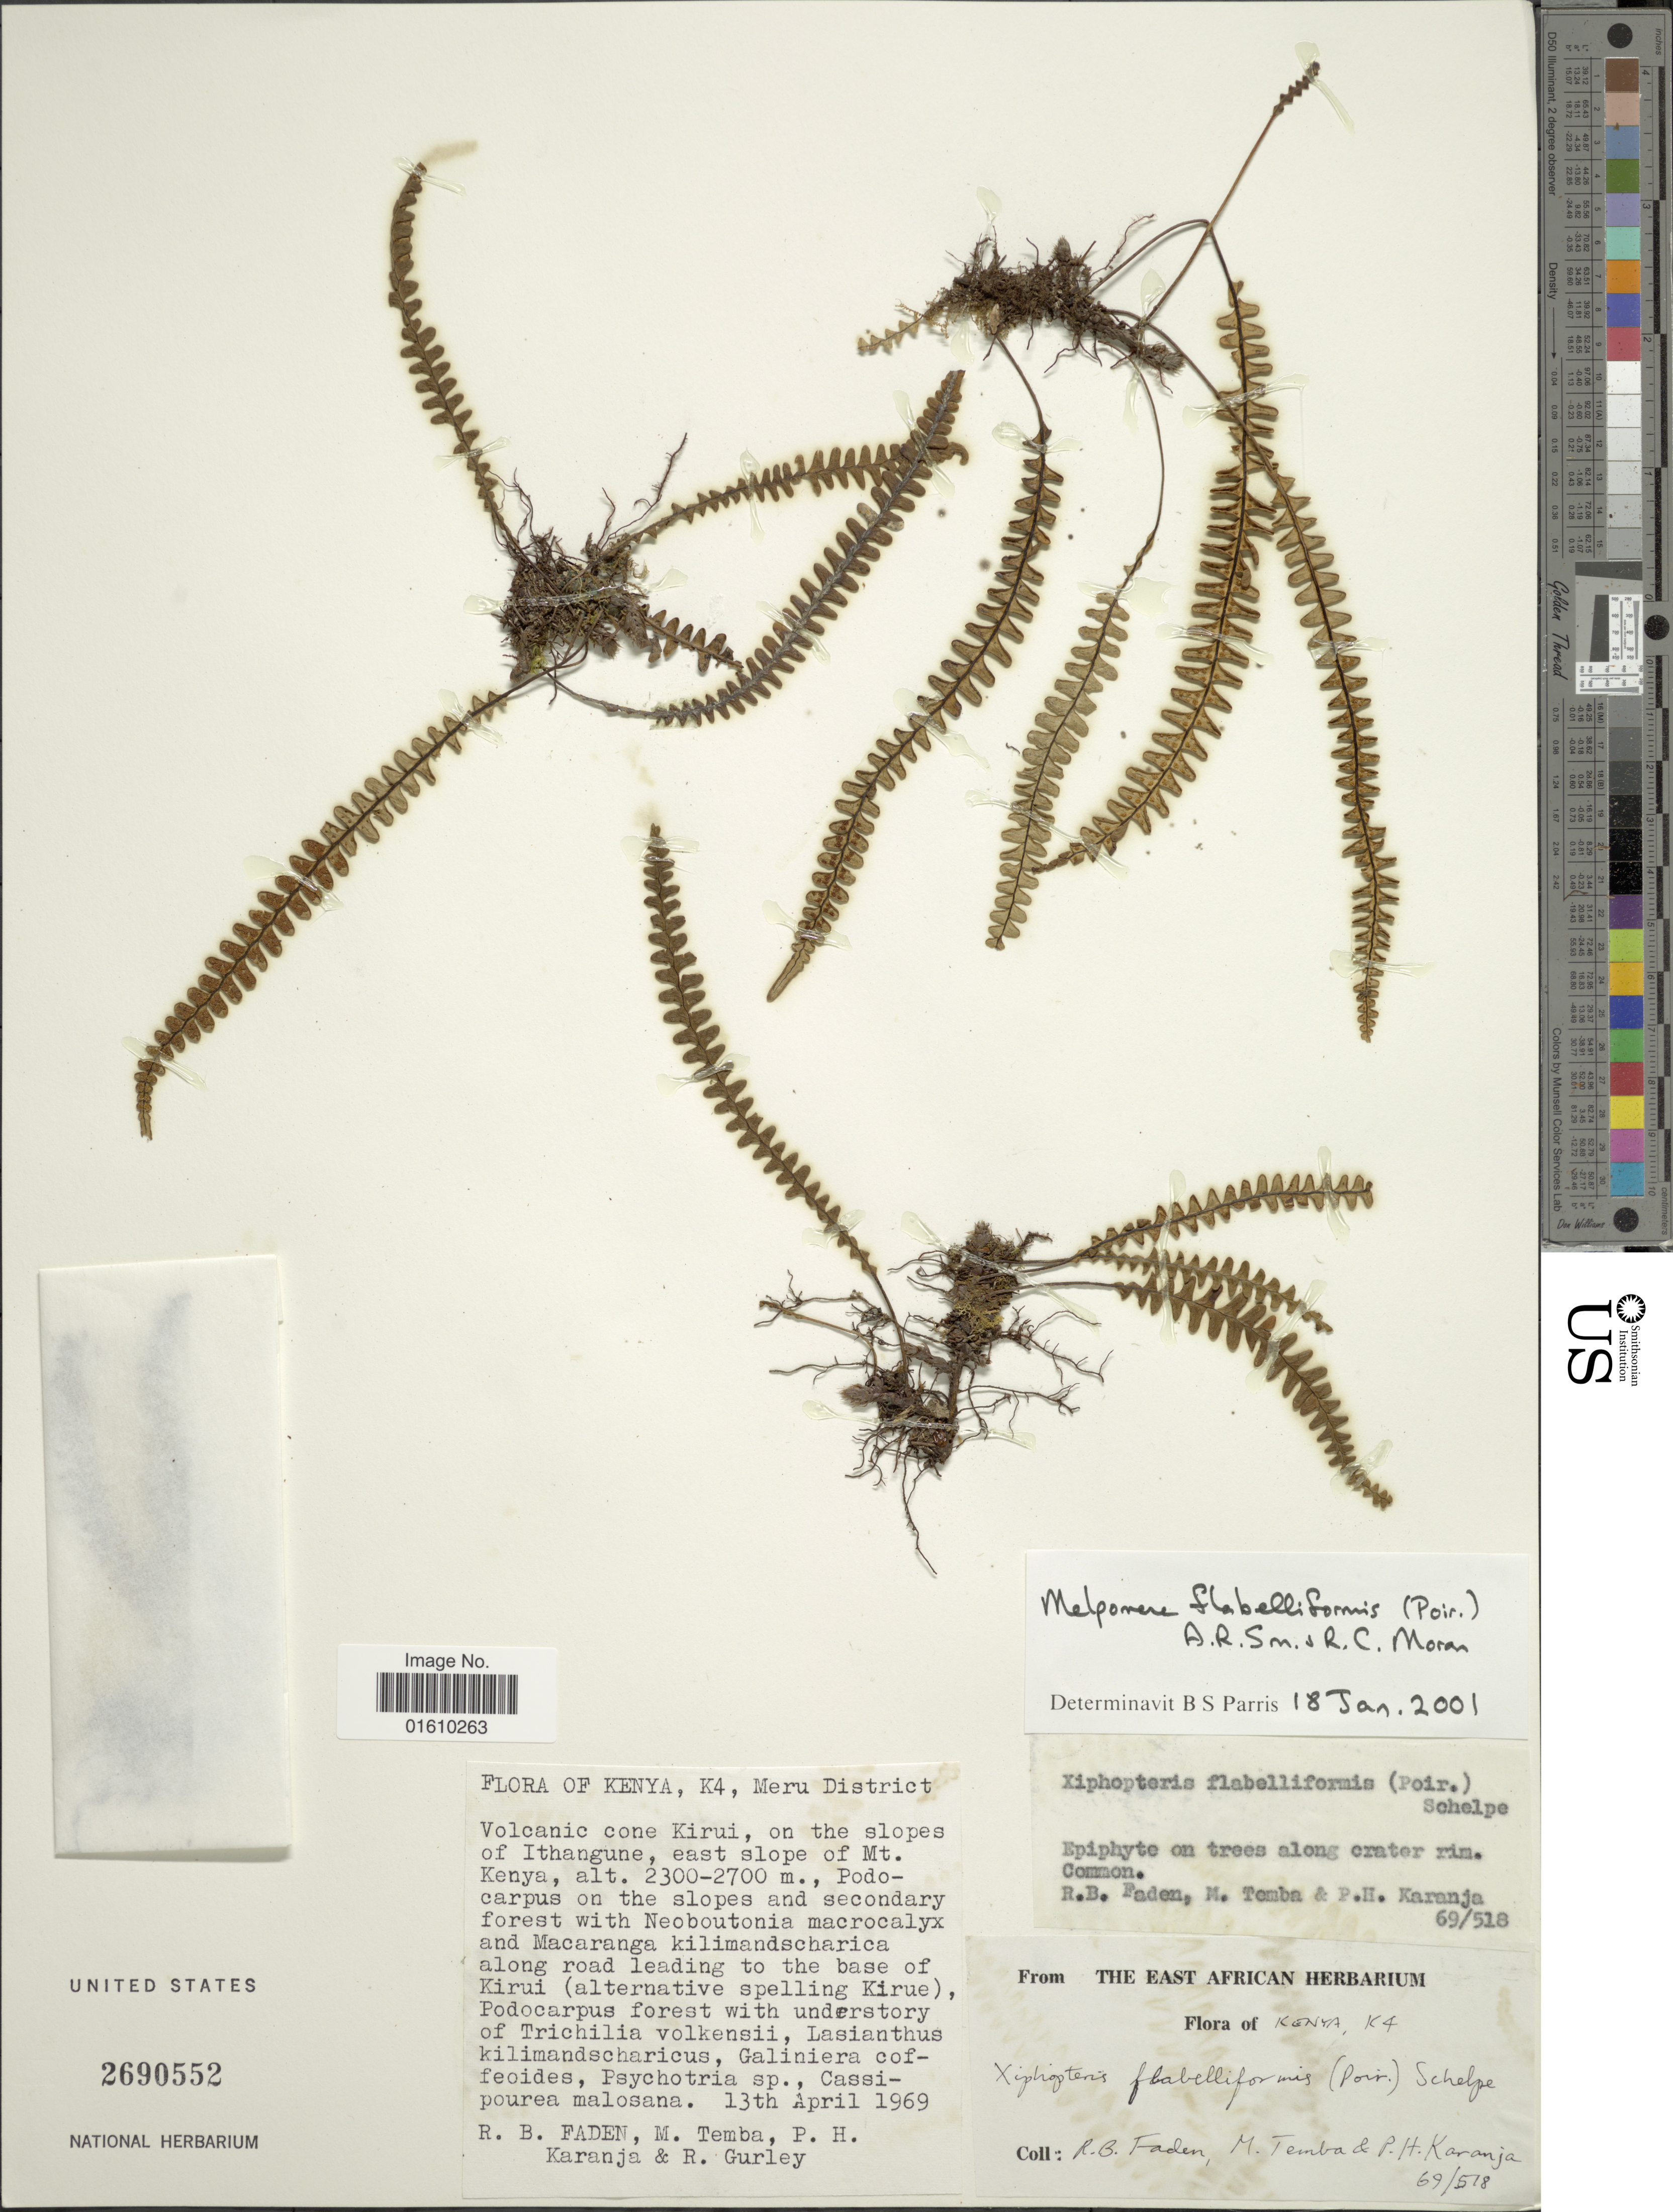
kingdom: Plantae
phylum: Tracheophyta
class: Polypodiopsida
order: Polypodiales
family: Polypodiaceae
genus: Melpomene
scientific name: Melpomene flabelliformis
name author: (Poir.) A.R. Sm. & R.C. Moran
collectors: R. B. Faden, M. Temba, P. Karanja & R. Gurley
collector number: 69/518*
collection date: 1969-04-13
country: Kenya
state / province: Meru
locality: K4, Meru District, Volcanic cone Kirui, on the slopes of Ithangune, east slope of Mt. Kenya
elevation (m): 2300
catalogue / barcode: US 2690552